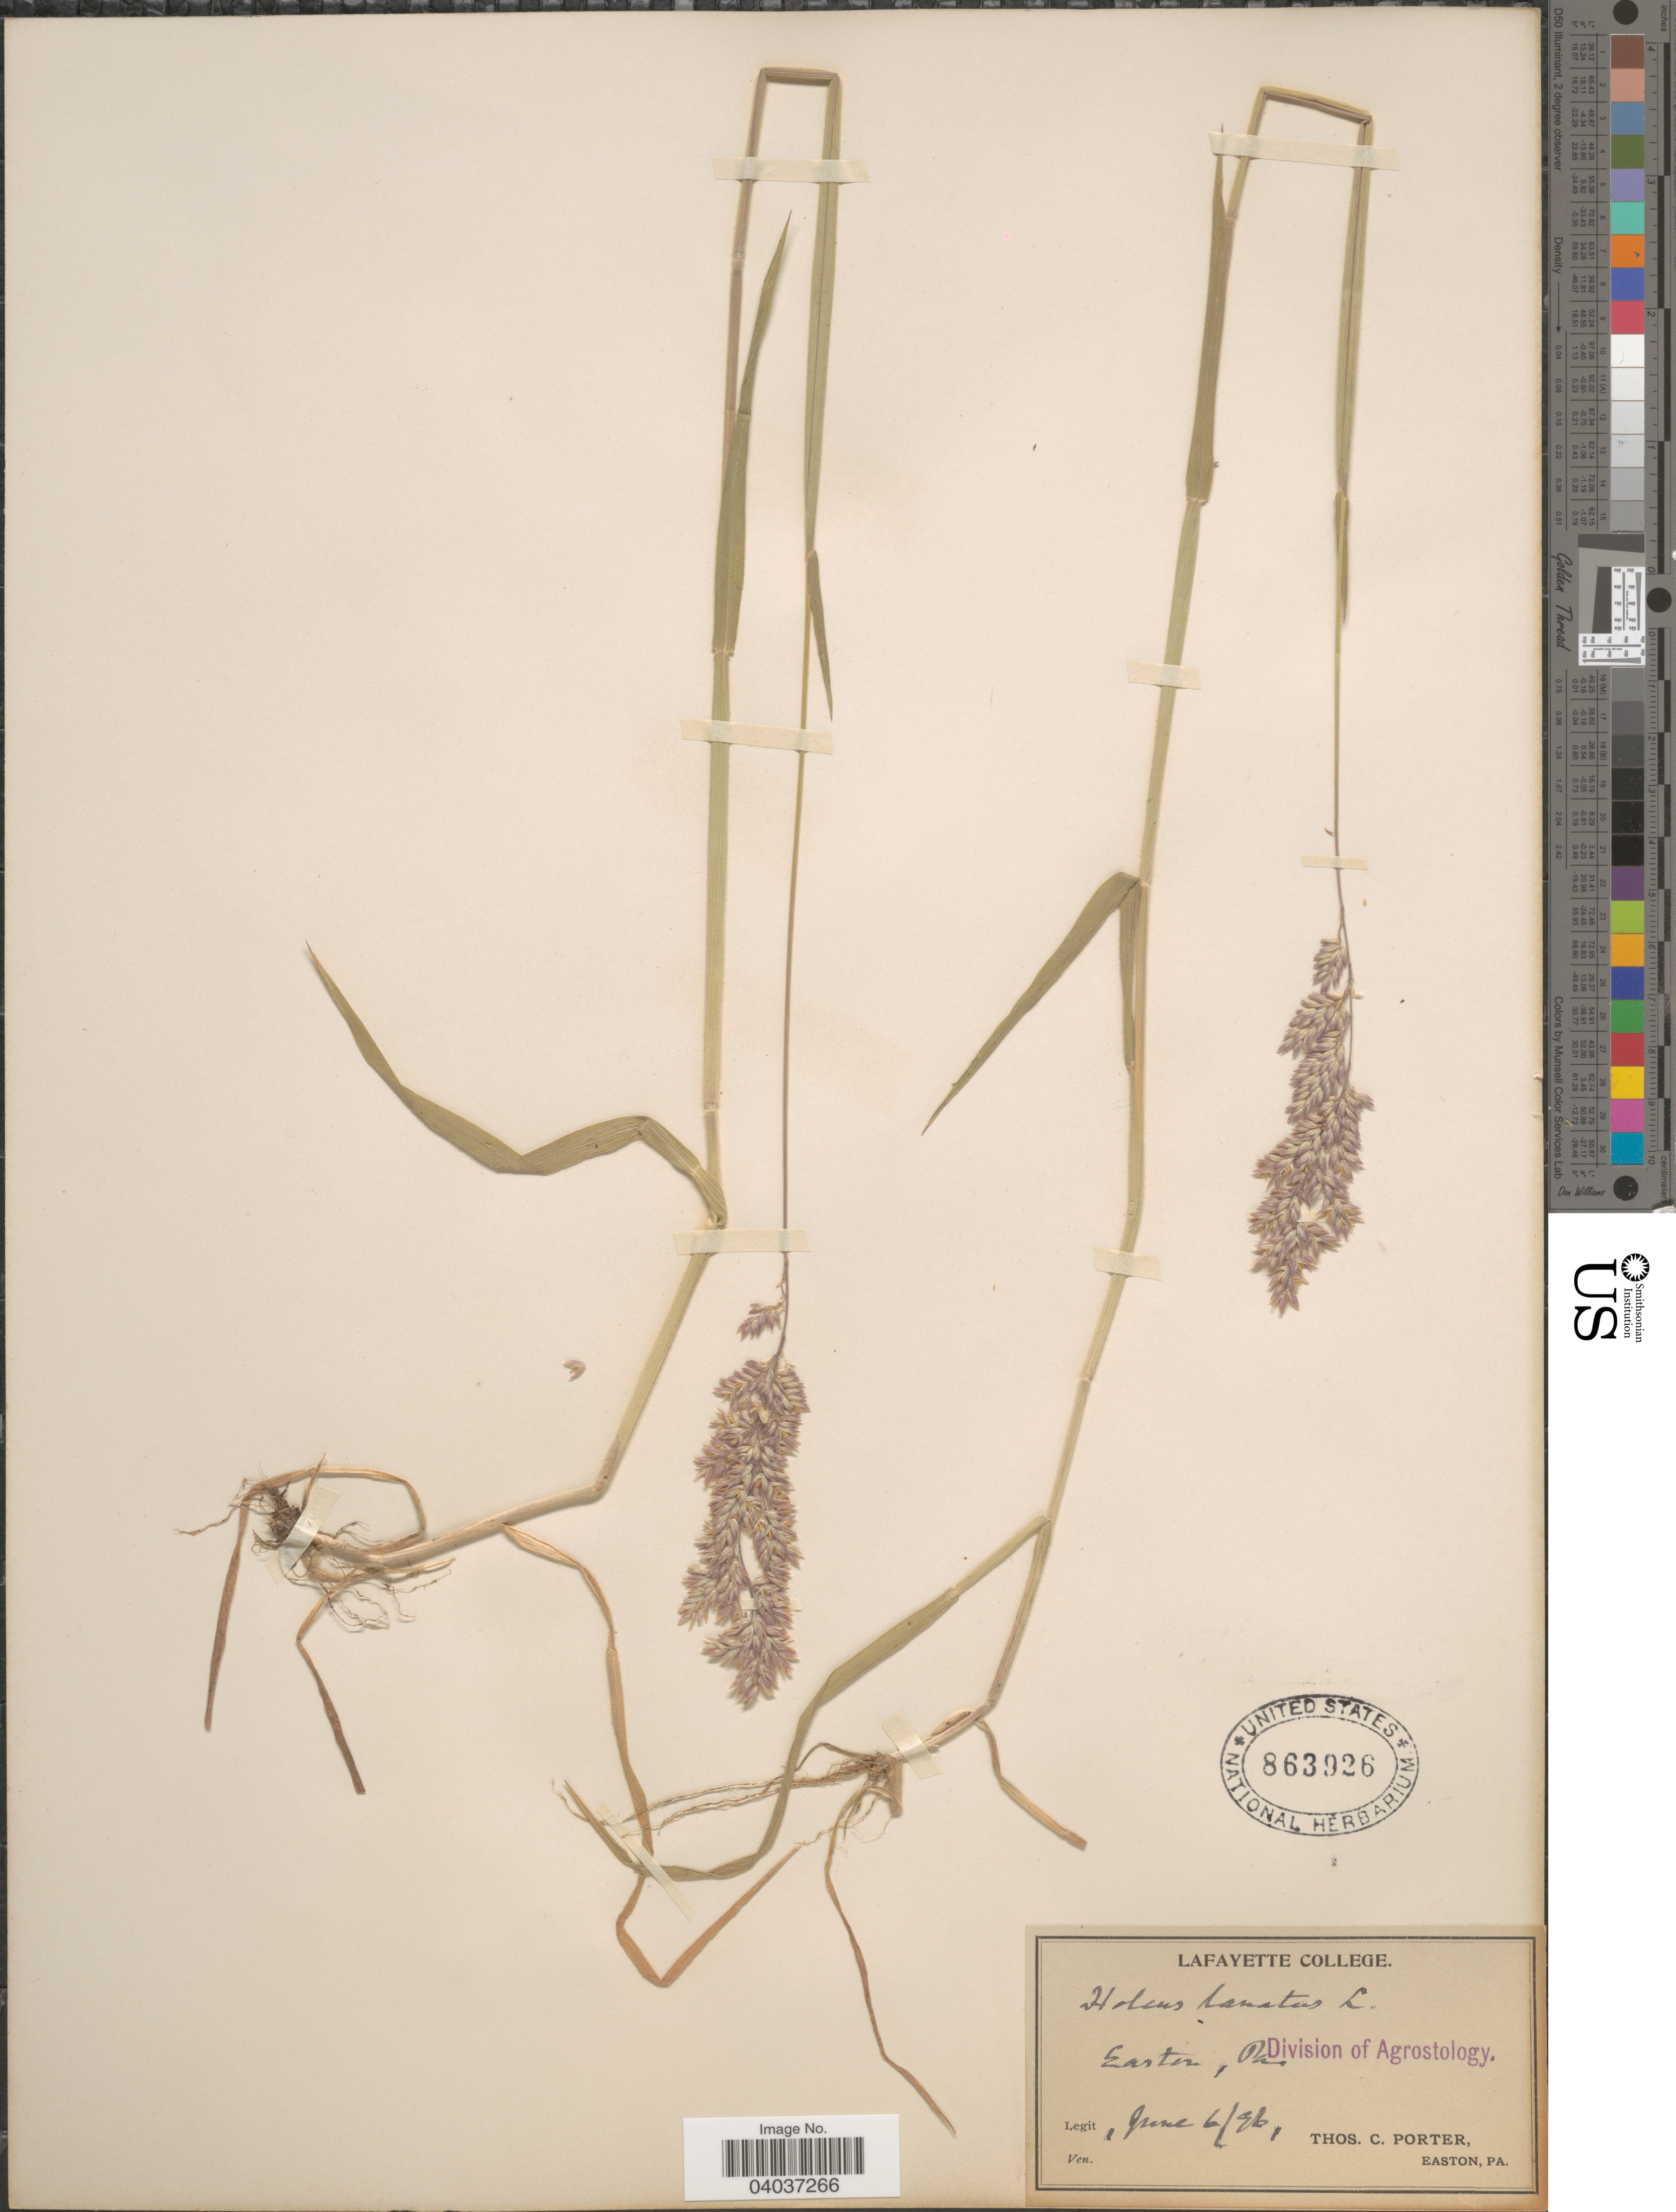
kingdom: Plantae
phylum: Tracheophyta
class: Liliopsida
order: Poales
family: Poaceae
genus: Holcus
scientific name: Holcus lanatus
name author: L.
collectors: T. Porter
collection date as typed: Transcribed d/m/y: 6/6/96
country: United States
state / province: Pennsylvania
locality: Easton.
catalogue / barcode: US 863926